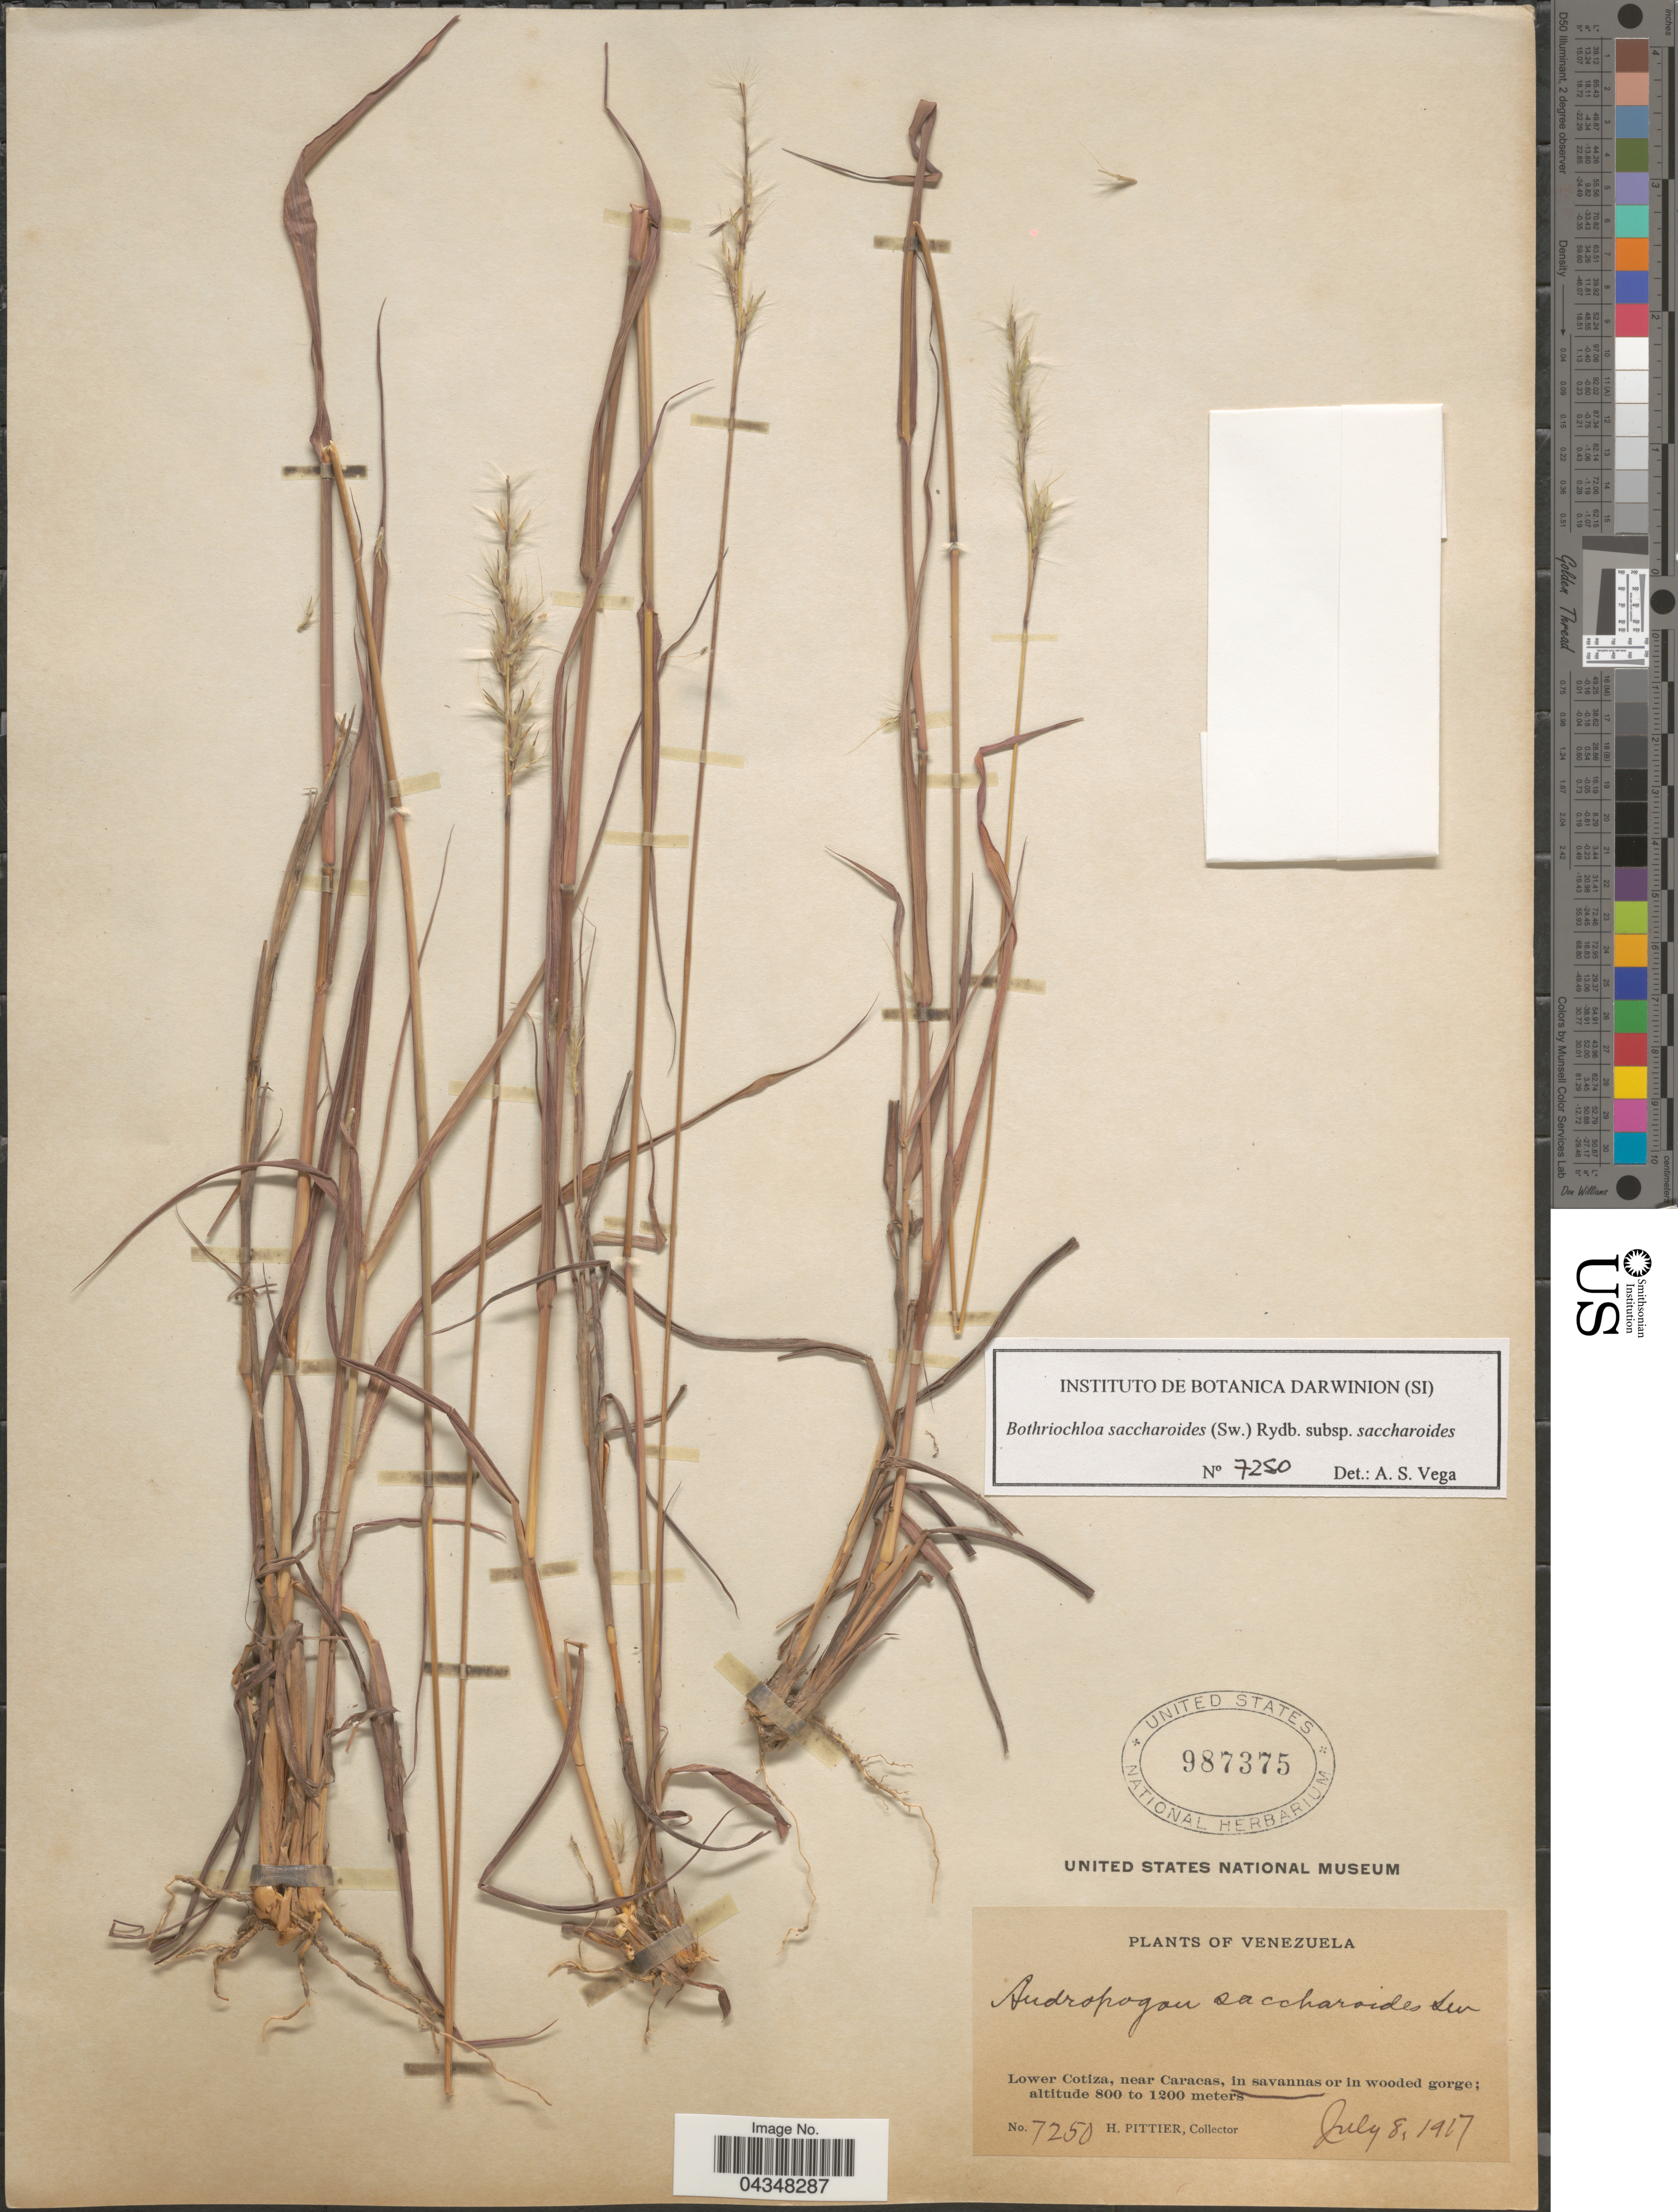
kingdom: Plantae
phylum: Tracheophyta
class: Liliopsida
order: Poales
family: Poaceae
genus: Bothriochloa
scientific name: Bothriochloa laguroides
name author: (DC.) Herter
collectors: H. F. Pittier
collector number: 7250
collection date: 1917-07-08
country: Venezuela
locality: Lower Cotiza, near Caracas.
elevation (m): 800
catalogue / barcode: US 987375